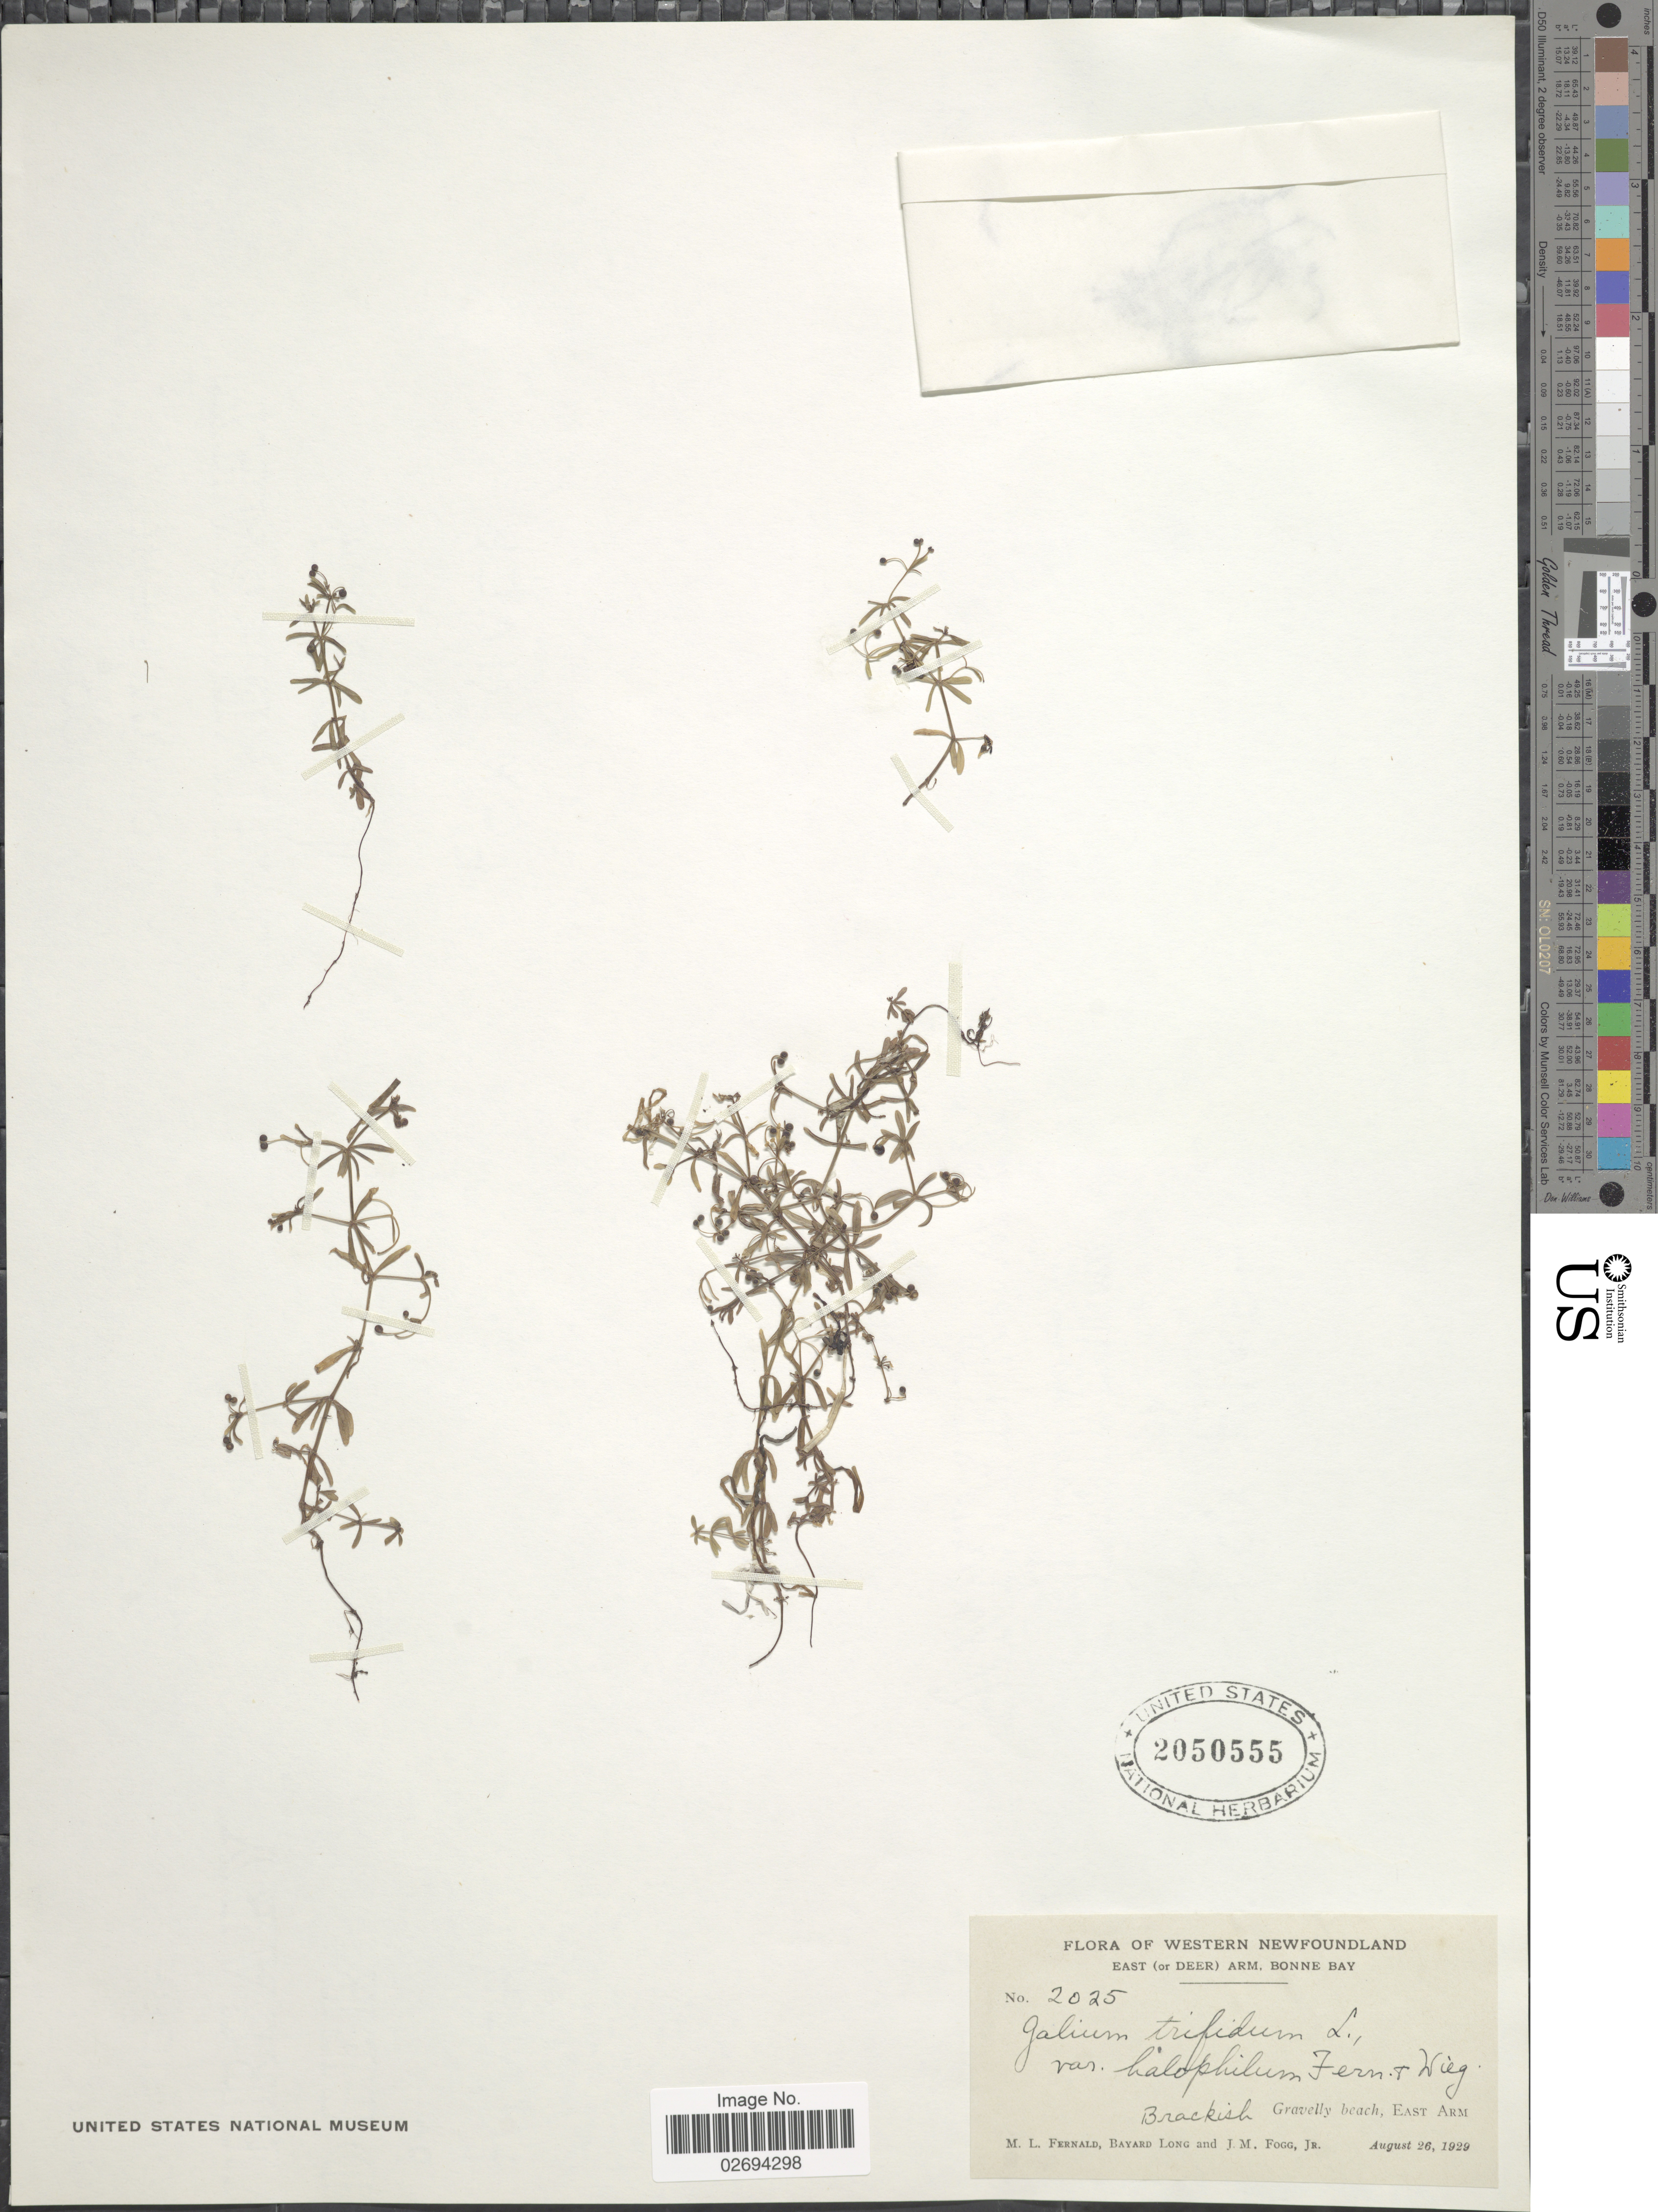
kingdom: Plantae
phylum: Tracheophyta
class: Magnoliopsida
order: Gentianales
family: Rubiaceae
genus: Galium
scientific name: Galium trifidum var. halophilum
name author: Fernald & Wiegand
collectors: M. L. Fernald, B. Long & J. Fogg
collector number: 2025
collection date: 1929-08-26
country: Canada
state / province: Newfoundland and Labrador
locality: Western Newfoundland. East (or Deer) Arm, Bonne Bay. Brackish. Gravelly beach, East Arm.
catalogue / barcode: US 2050555